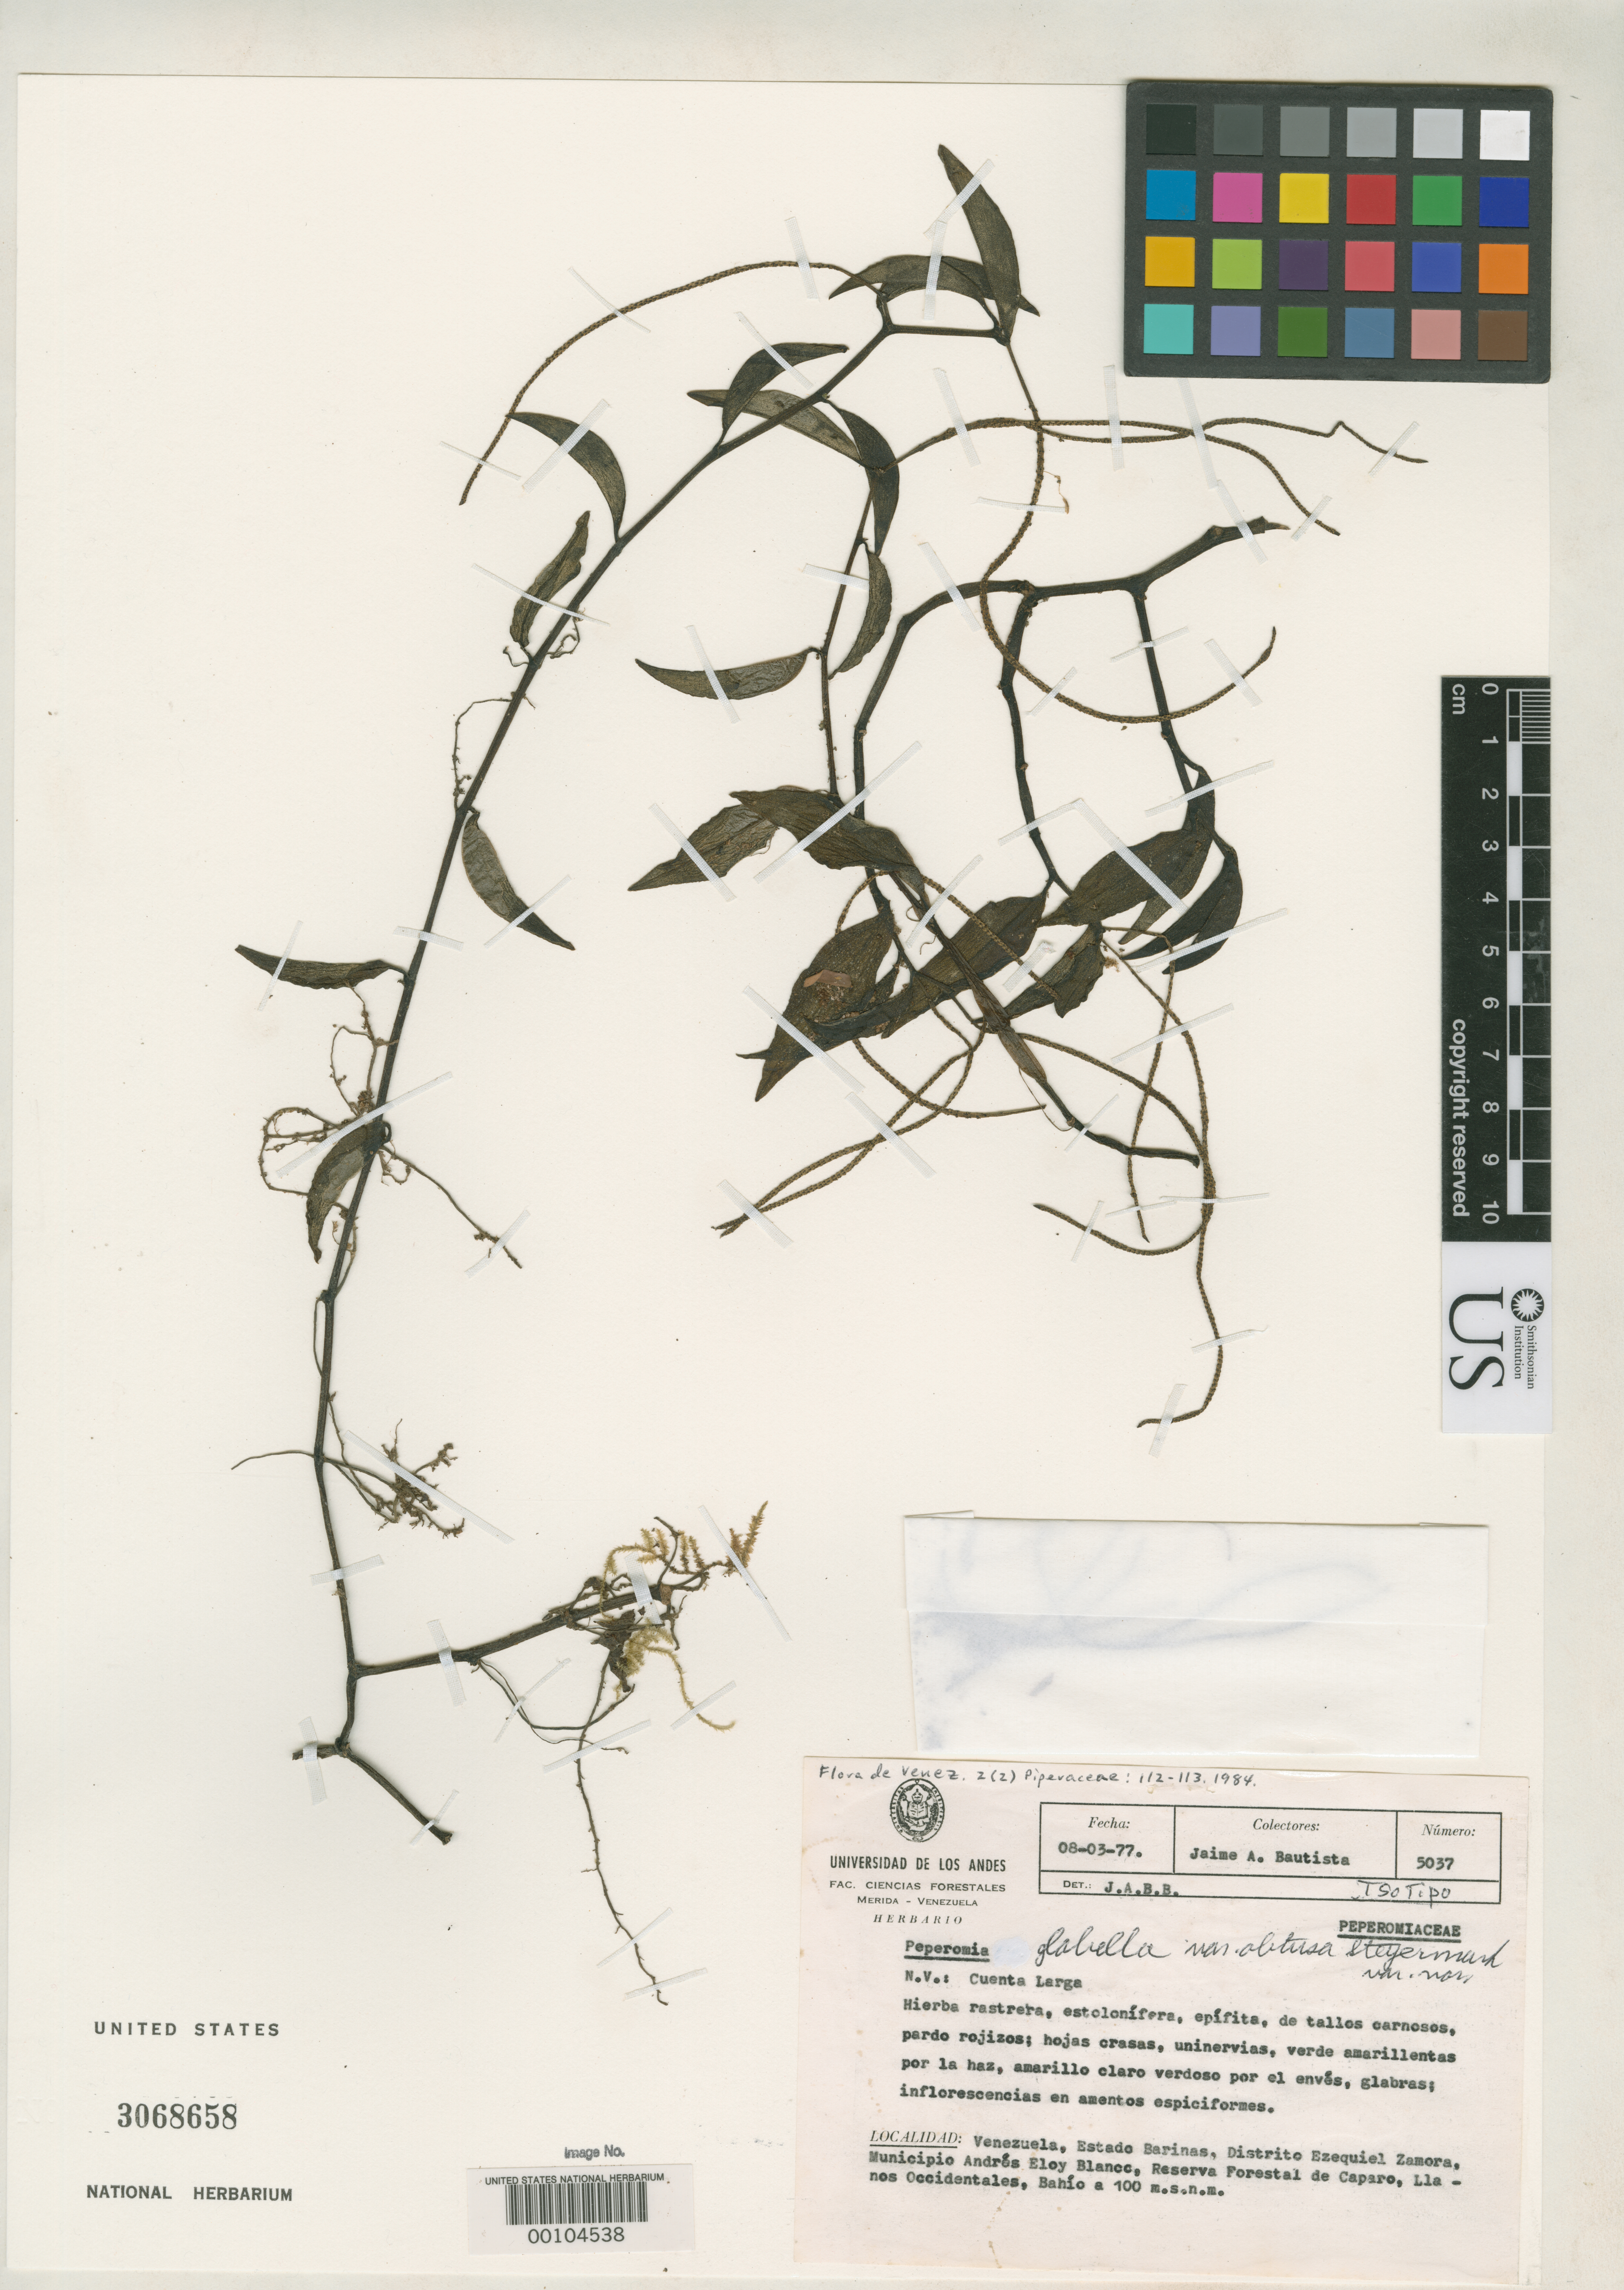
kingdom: Plantae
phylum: Tracheophyta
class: Magnoliopsida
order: Piperales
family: Piperaceae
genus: Peperomia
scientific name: Peperomia glabella var. obtusa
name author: Steyerm.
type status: Isotype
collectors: J. A. Bautista B.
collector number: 5037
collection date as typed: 08 Mar 1977 or 05 Aug 1977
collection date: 1977-03-08 or 1977-08-05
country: Venezuela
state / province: Barinas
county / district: Andrés Eloy Blanco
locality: Mun. Andres Eloy Blanco, Reserva Forestal de Caparo, llanos Occidentales, (Ezequiel Zamora).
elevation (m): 100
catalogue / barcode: US 3068658